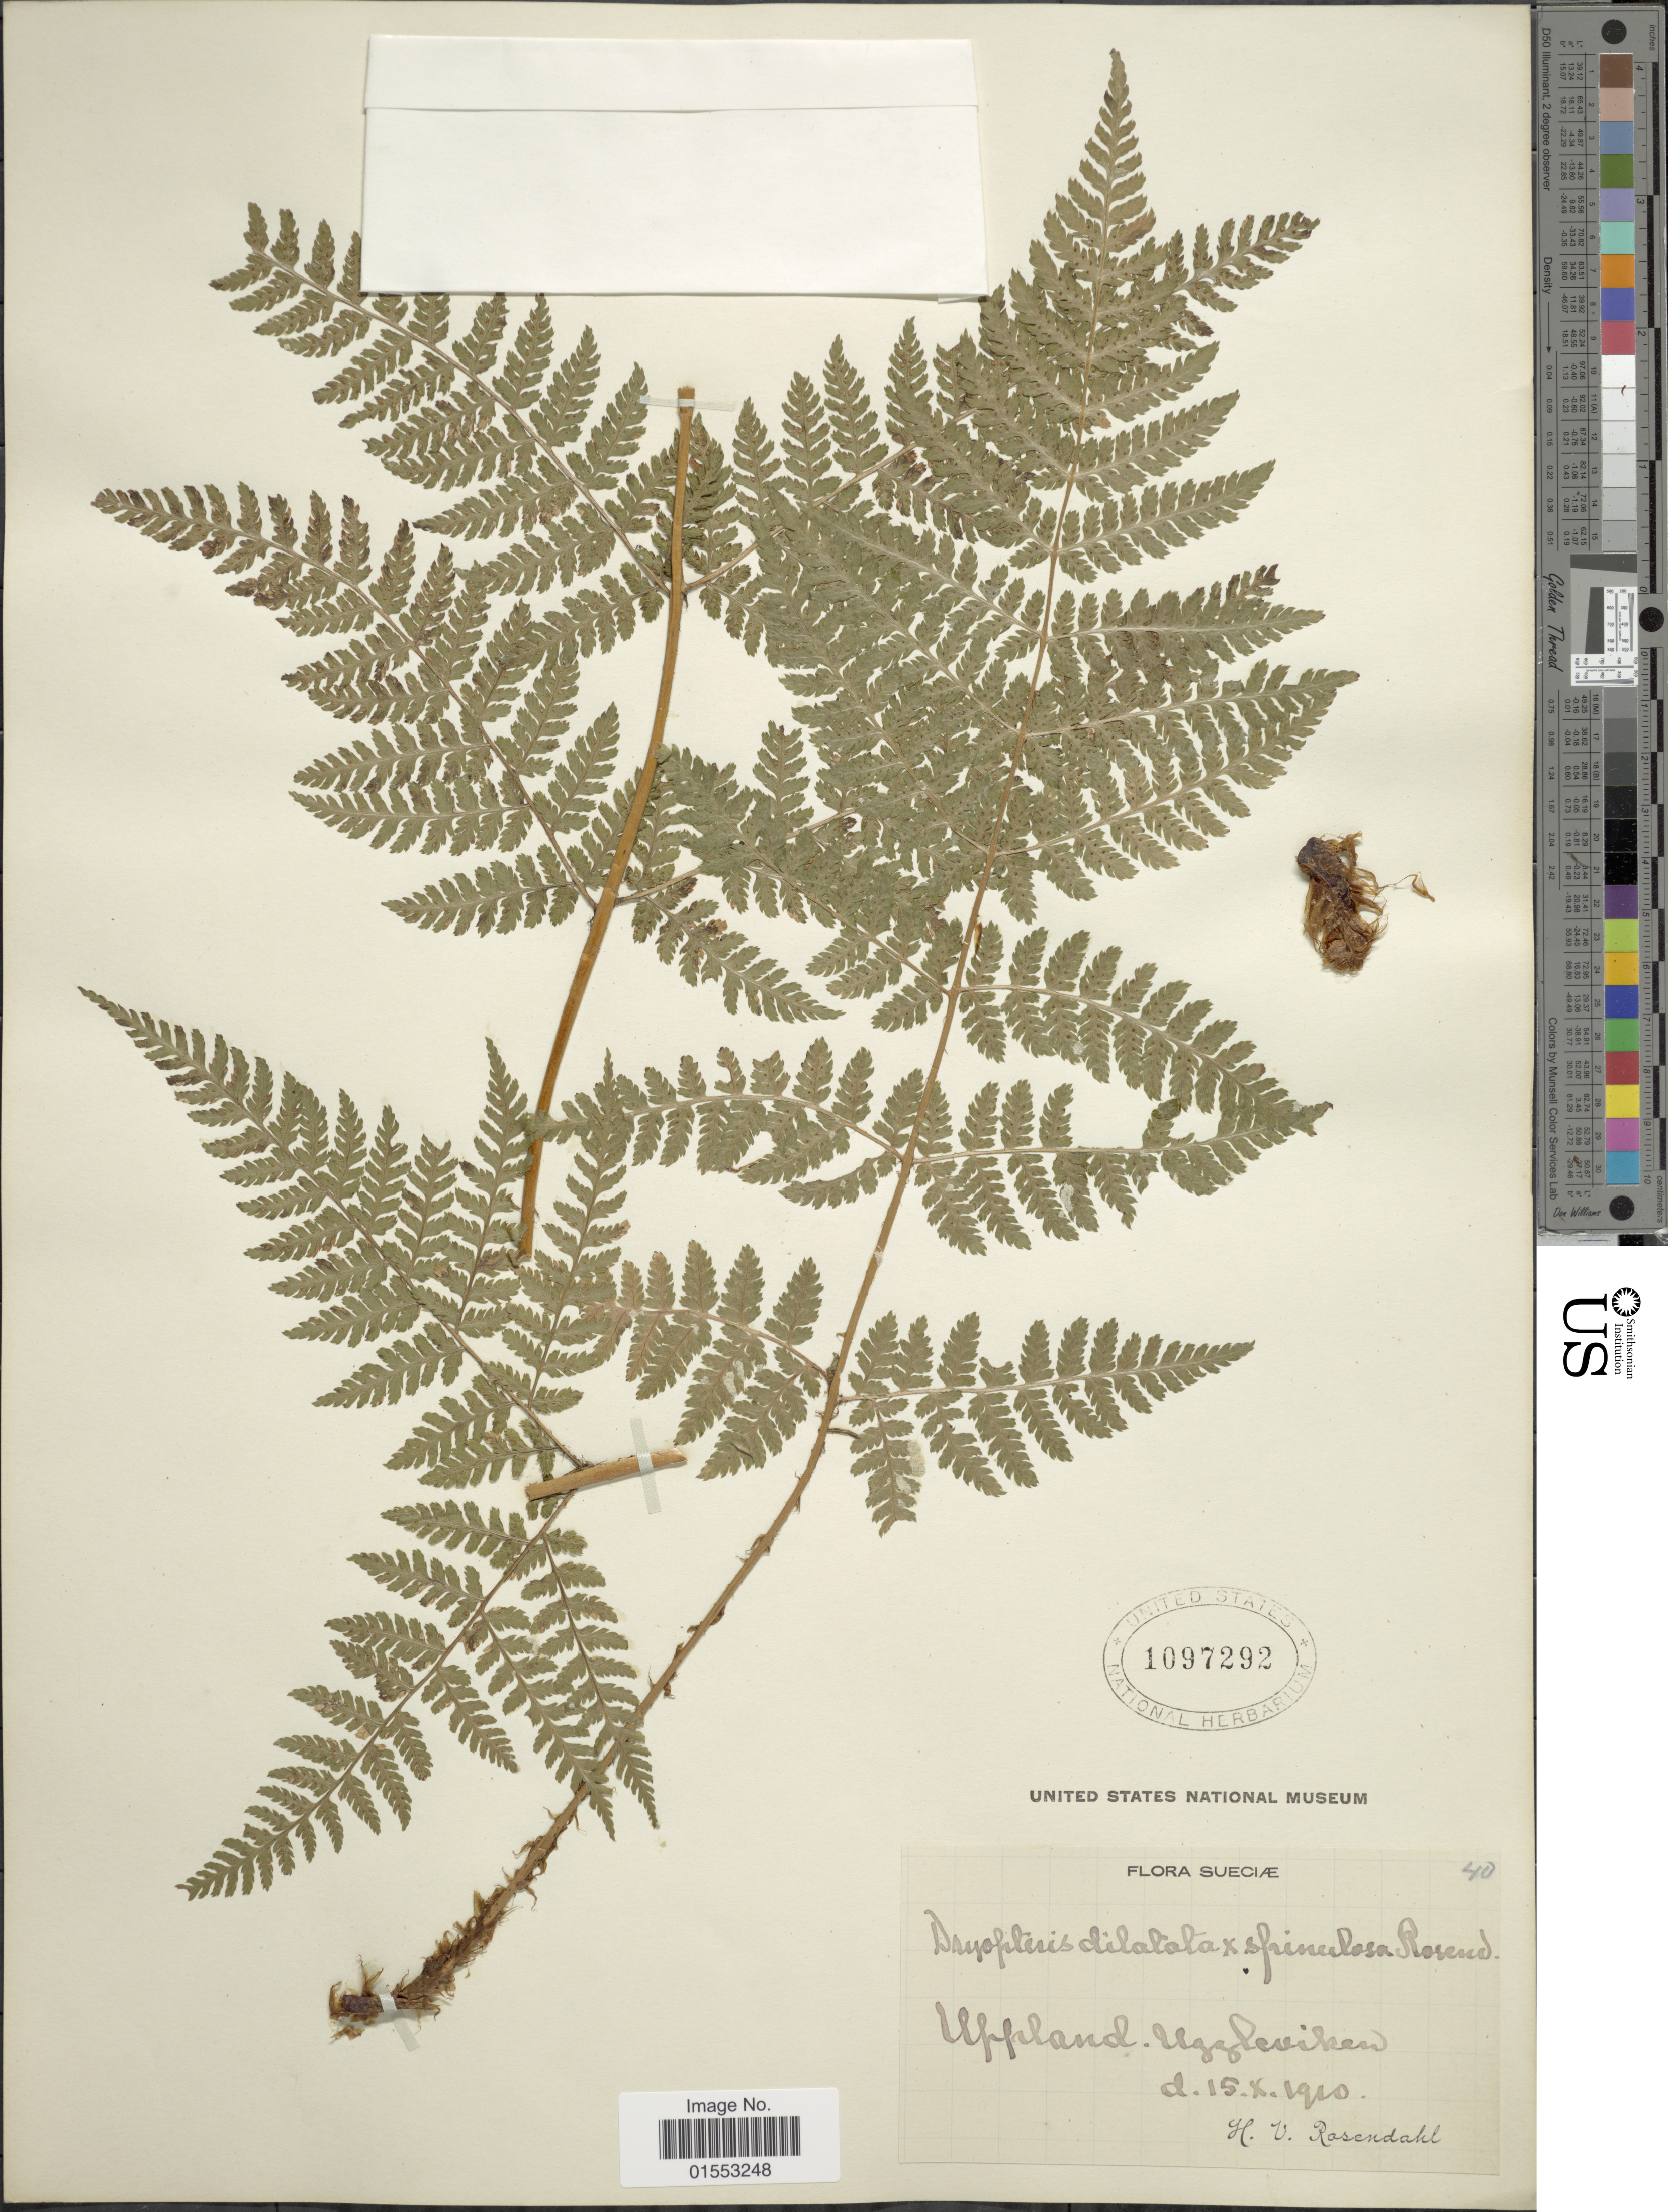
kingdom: Plantae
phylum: Tracheophyta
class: Polypodiopsida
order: Polypodiales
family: Dryopteridaceae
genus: Dryopteris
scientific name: Dryopteris dilatata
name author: (Hoffm.) A. Gray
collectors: H. V. Rosendahl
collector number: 40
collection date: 1910-10-15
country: Sweden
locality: Uppland. Uggleviken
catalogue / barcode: US 1097292